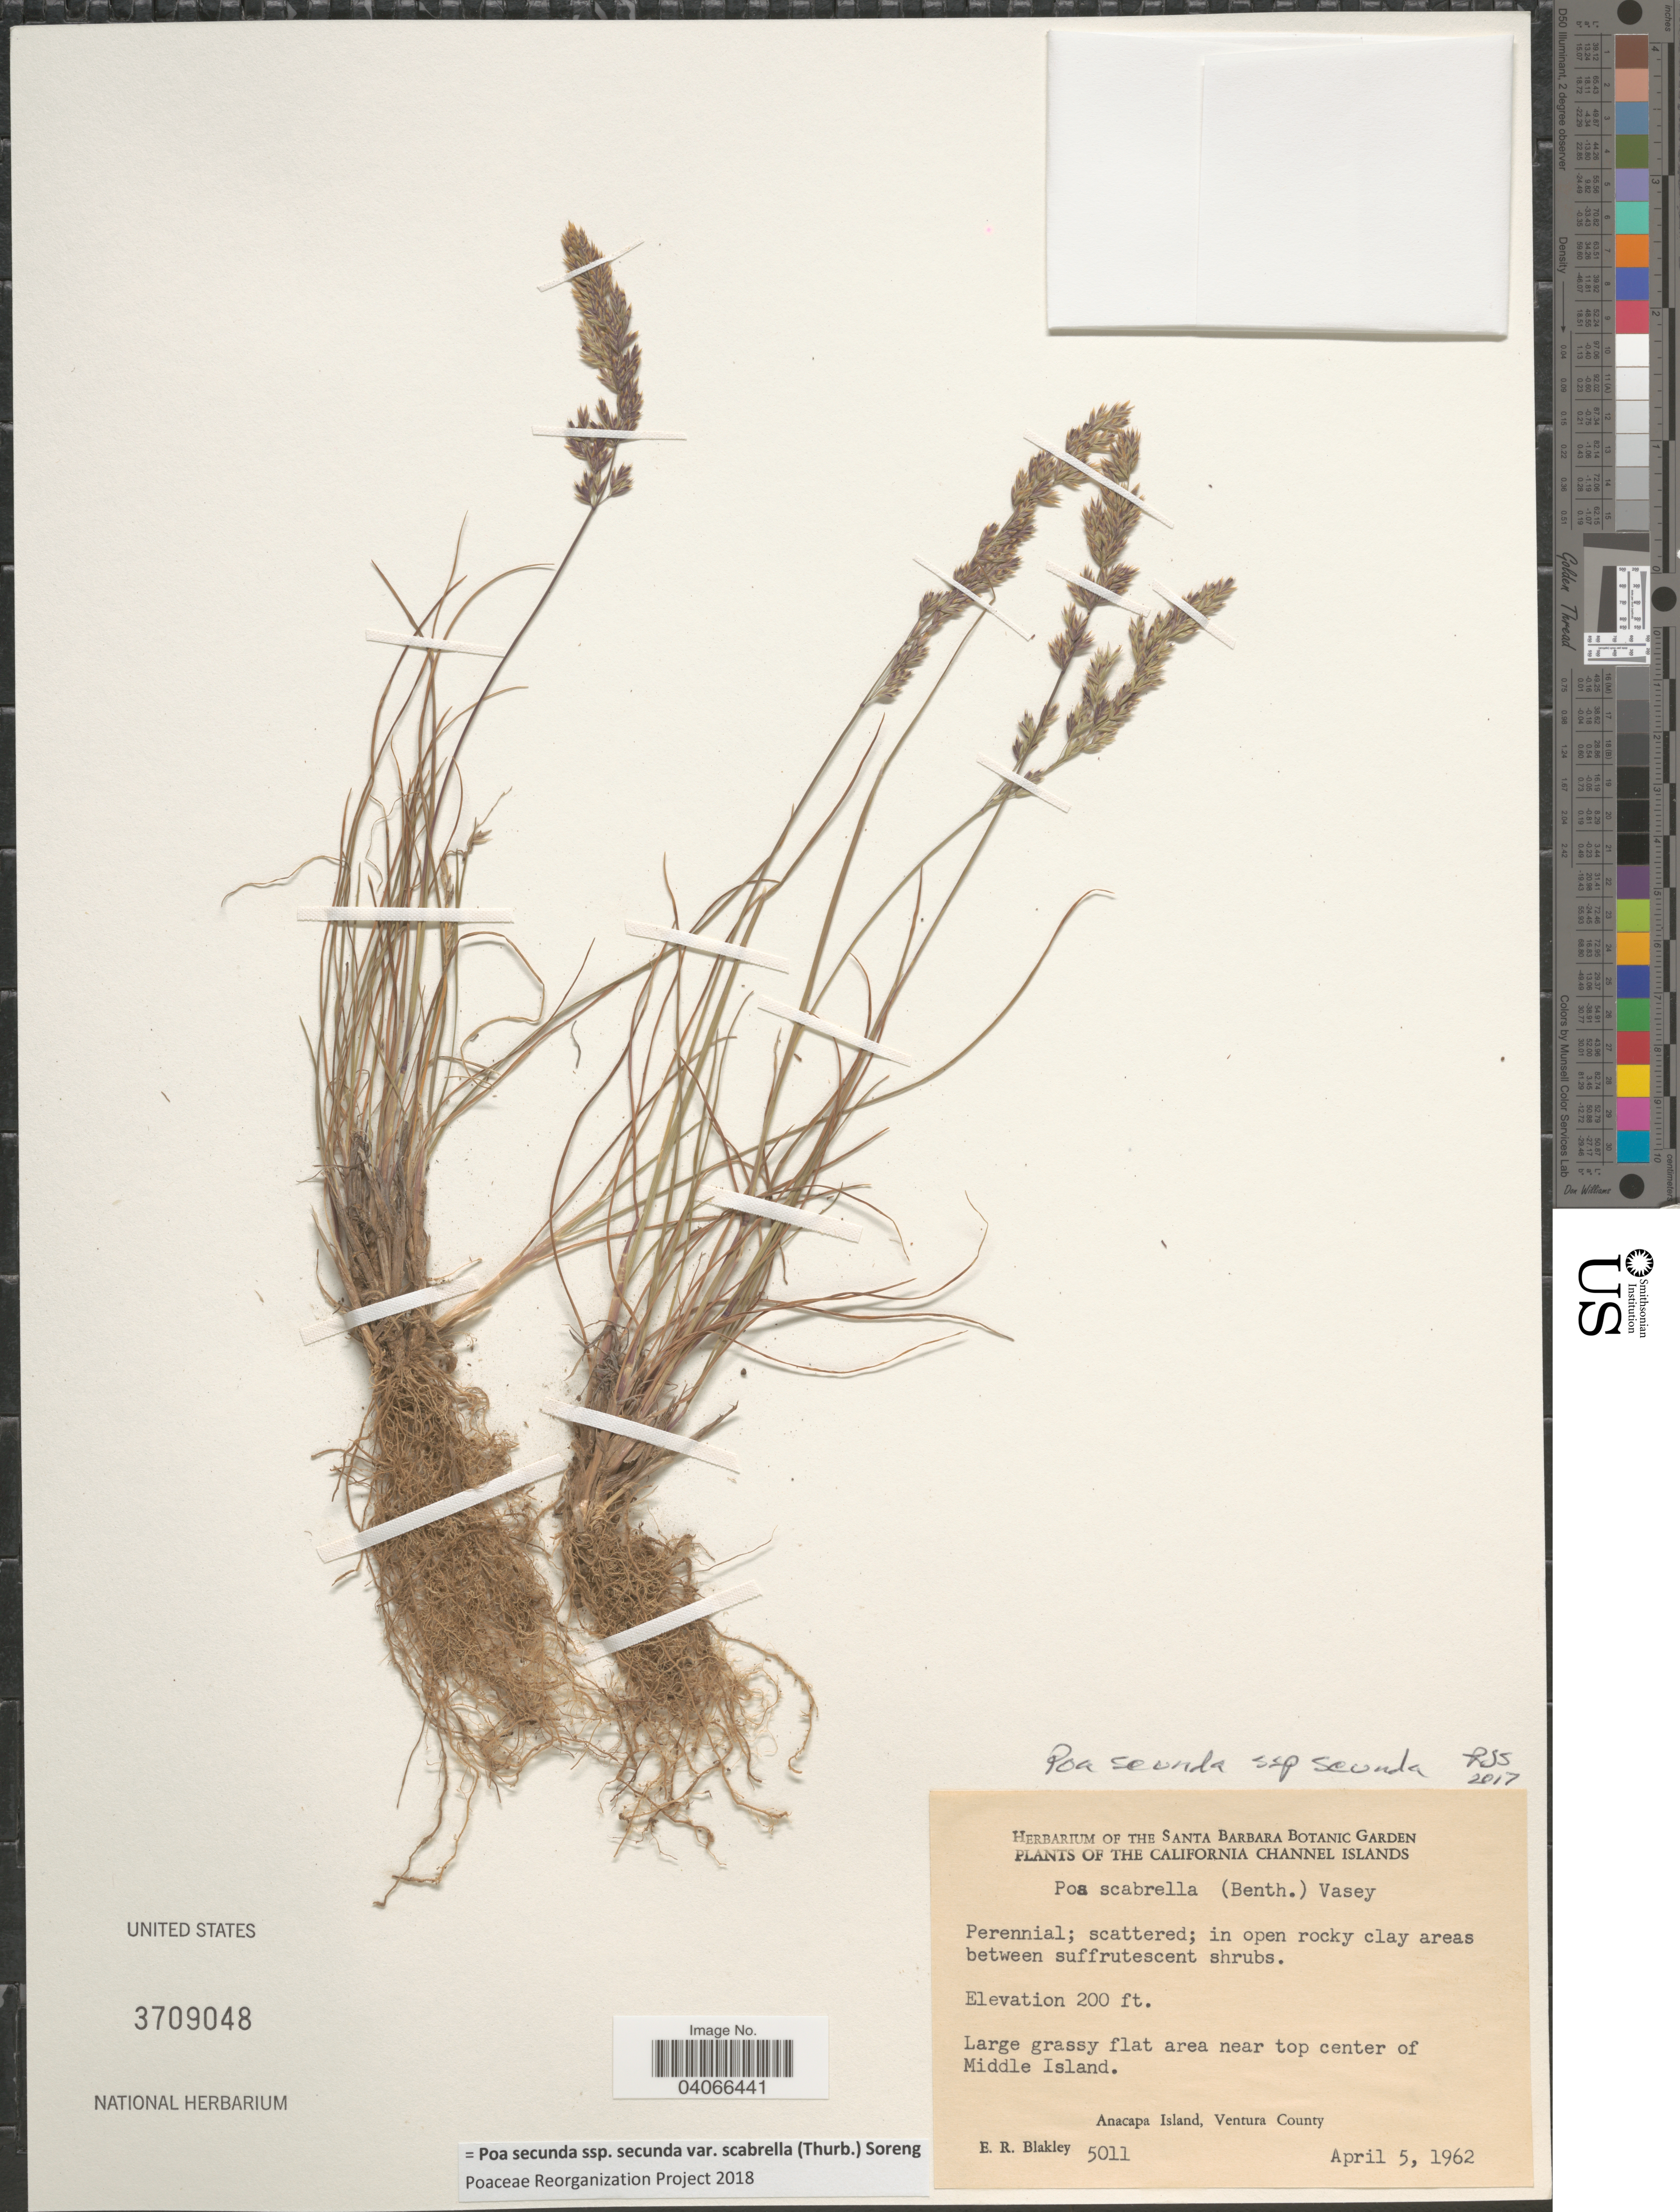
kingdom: Plantae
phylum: Tracheophyta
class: Liliopsida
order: Poales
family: Poaceae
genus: Poa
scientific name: Poa secunda subsp. secunda var. scabrella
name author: (Thurb.) Soreng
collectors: E. R. Blakley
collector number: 5011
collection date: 1962-04-05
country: United States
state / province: California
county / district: Ventura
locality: California Channel Islands. Large grassy flat area near top center of Middle Island. Anacapa Island, Ventura County.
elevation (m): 61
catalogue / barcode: US 3709048